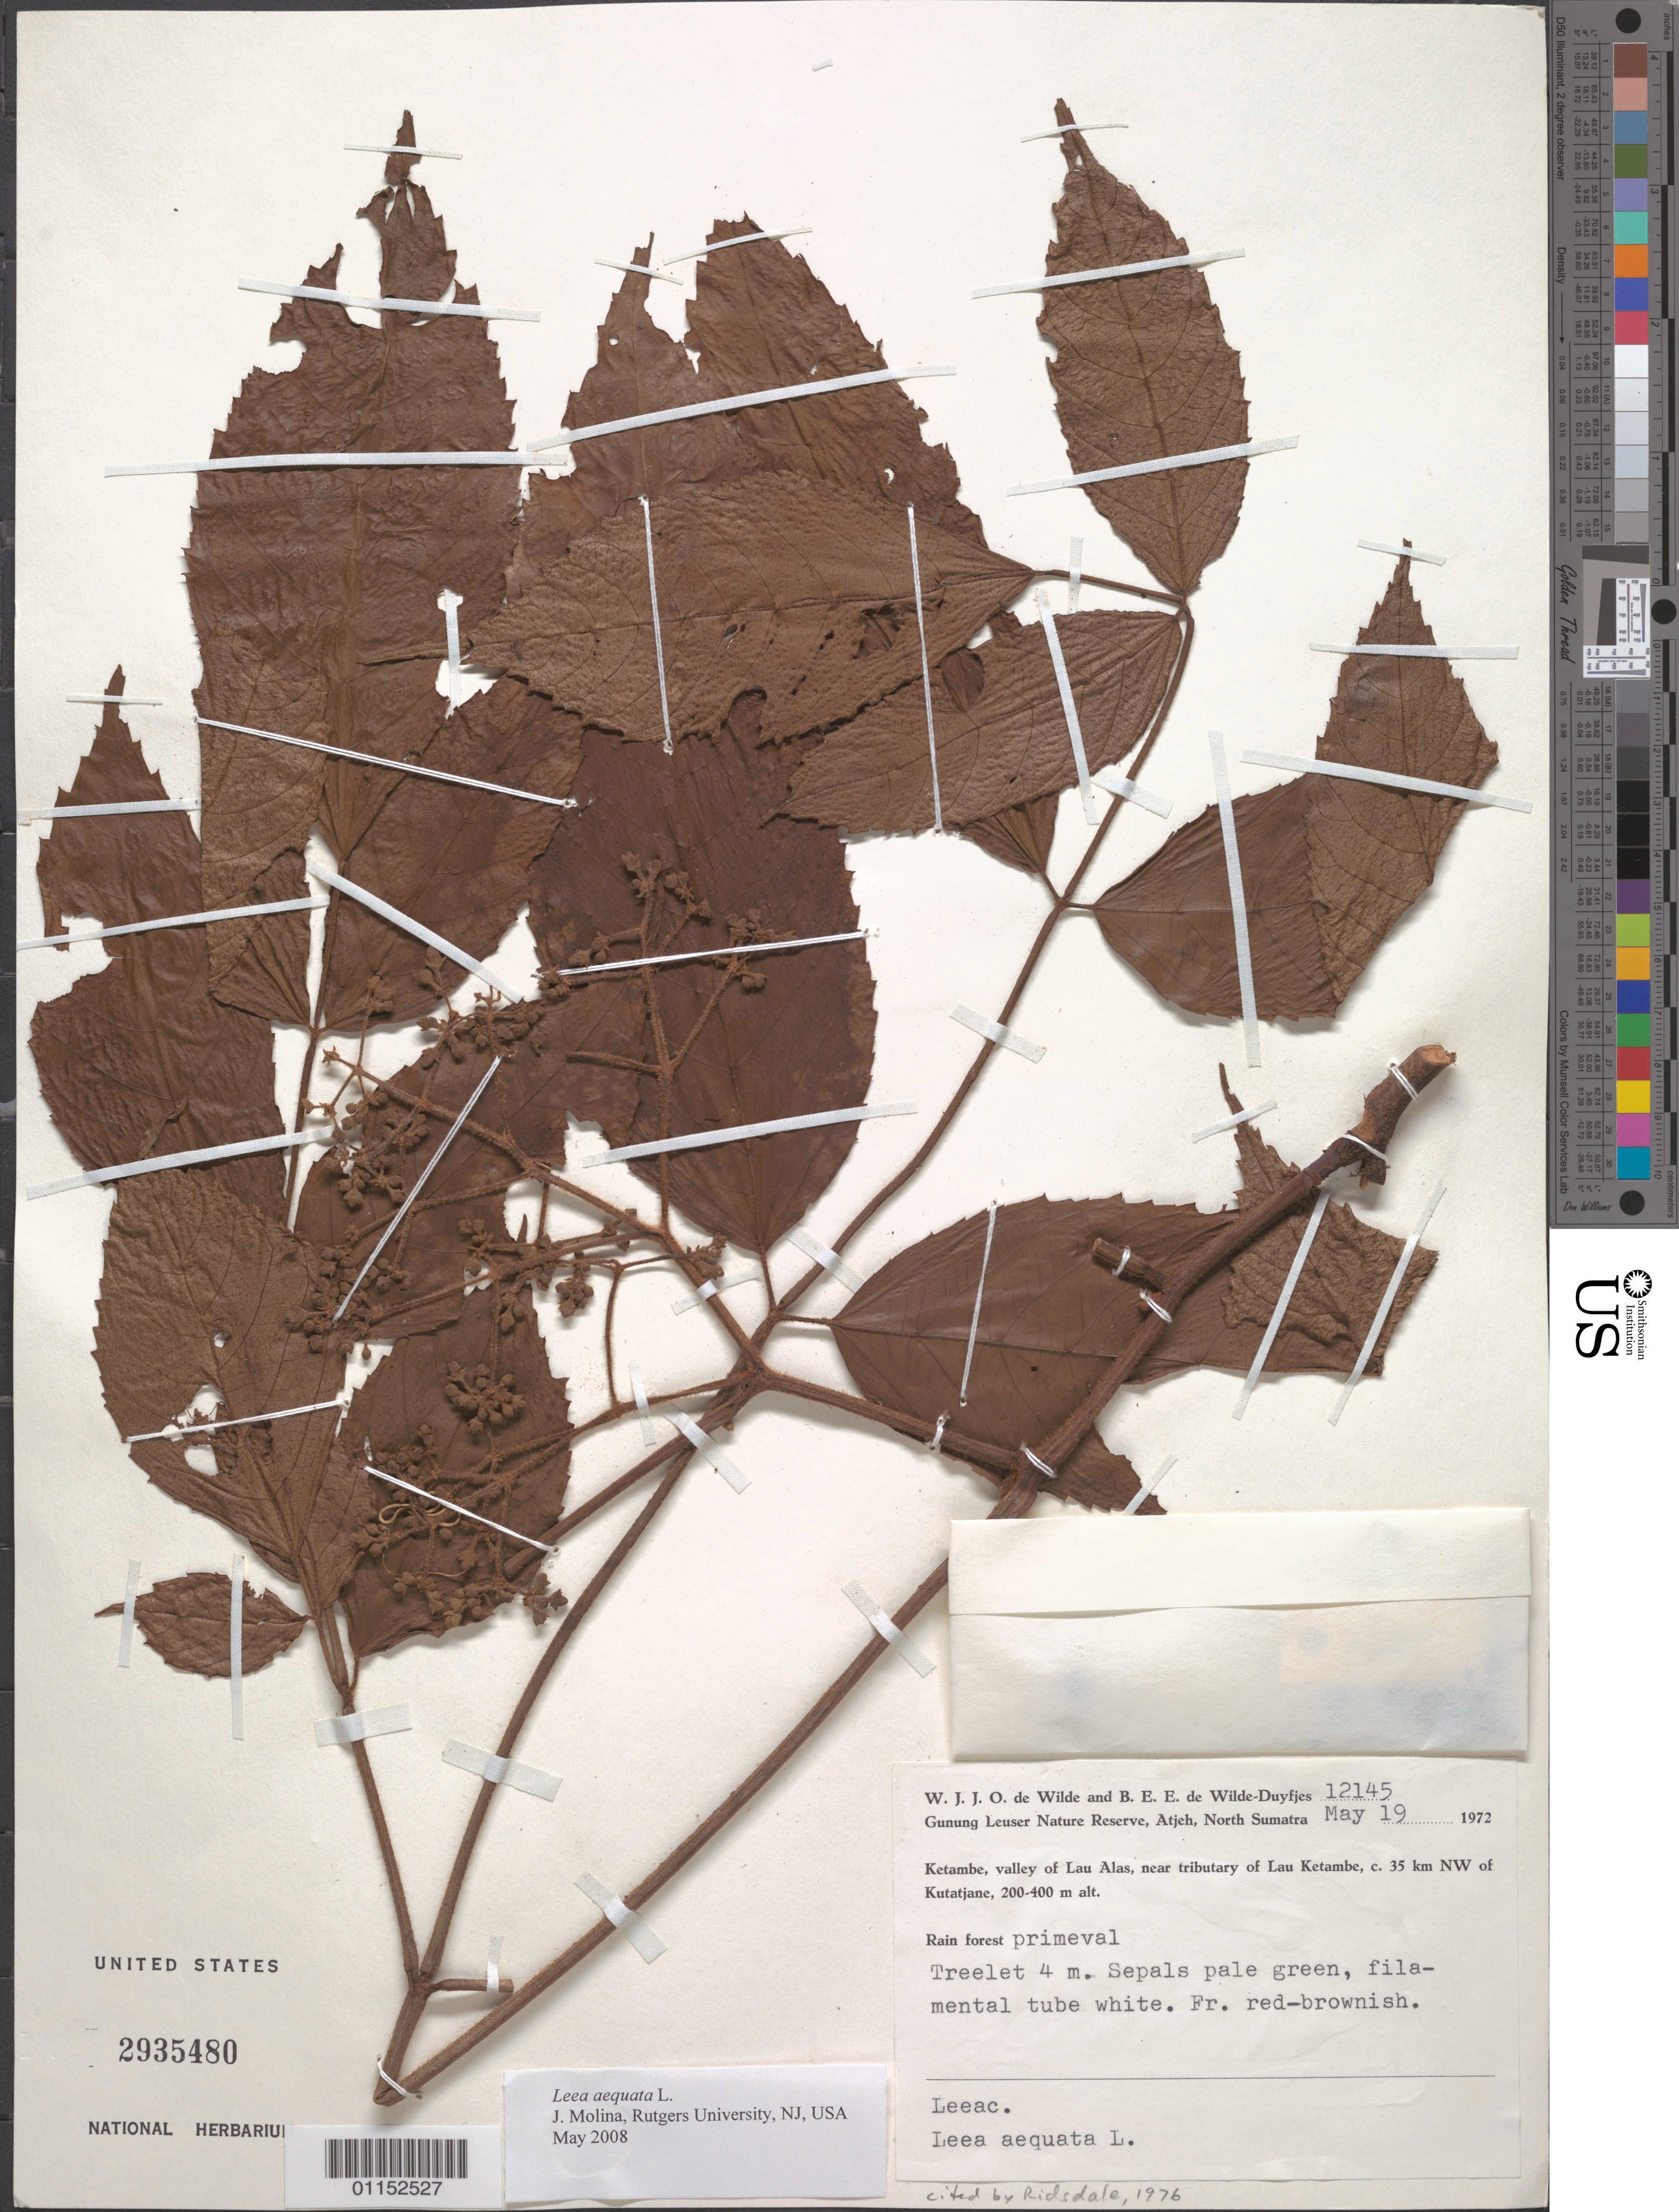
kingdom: Plantae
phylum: Tracheophyta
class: Magnoliopsida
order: Vitales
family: Vitaceae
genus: Leea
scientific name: Leea aequata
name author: L.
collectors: W. J. de Wilde & B. E. de Wilde-Duyfjes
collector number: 12145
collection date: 1972-05-19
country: Indonesia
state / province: Sumatra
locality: Ketambe, valley of Lau Alas, near tributary of Lau Ketambe, c. 35 km NW of Kutatjane.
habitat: Rain forest primeval.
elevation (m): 200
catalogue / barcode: US 2935480